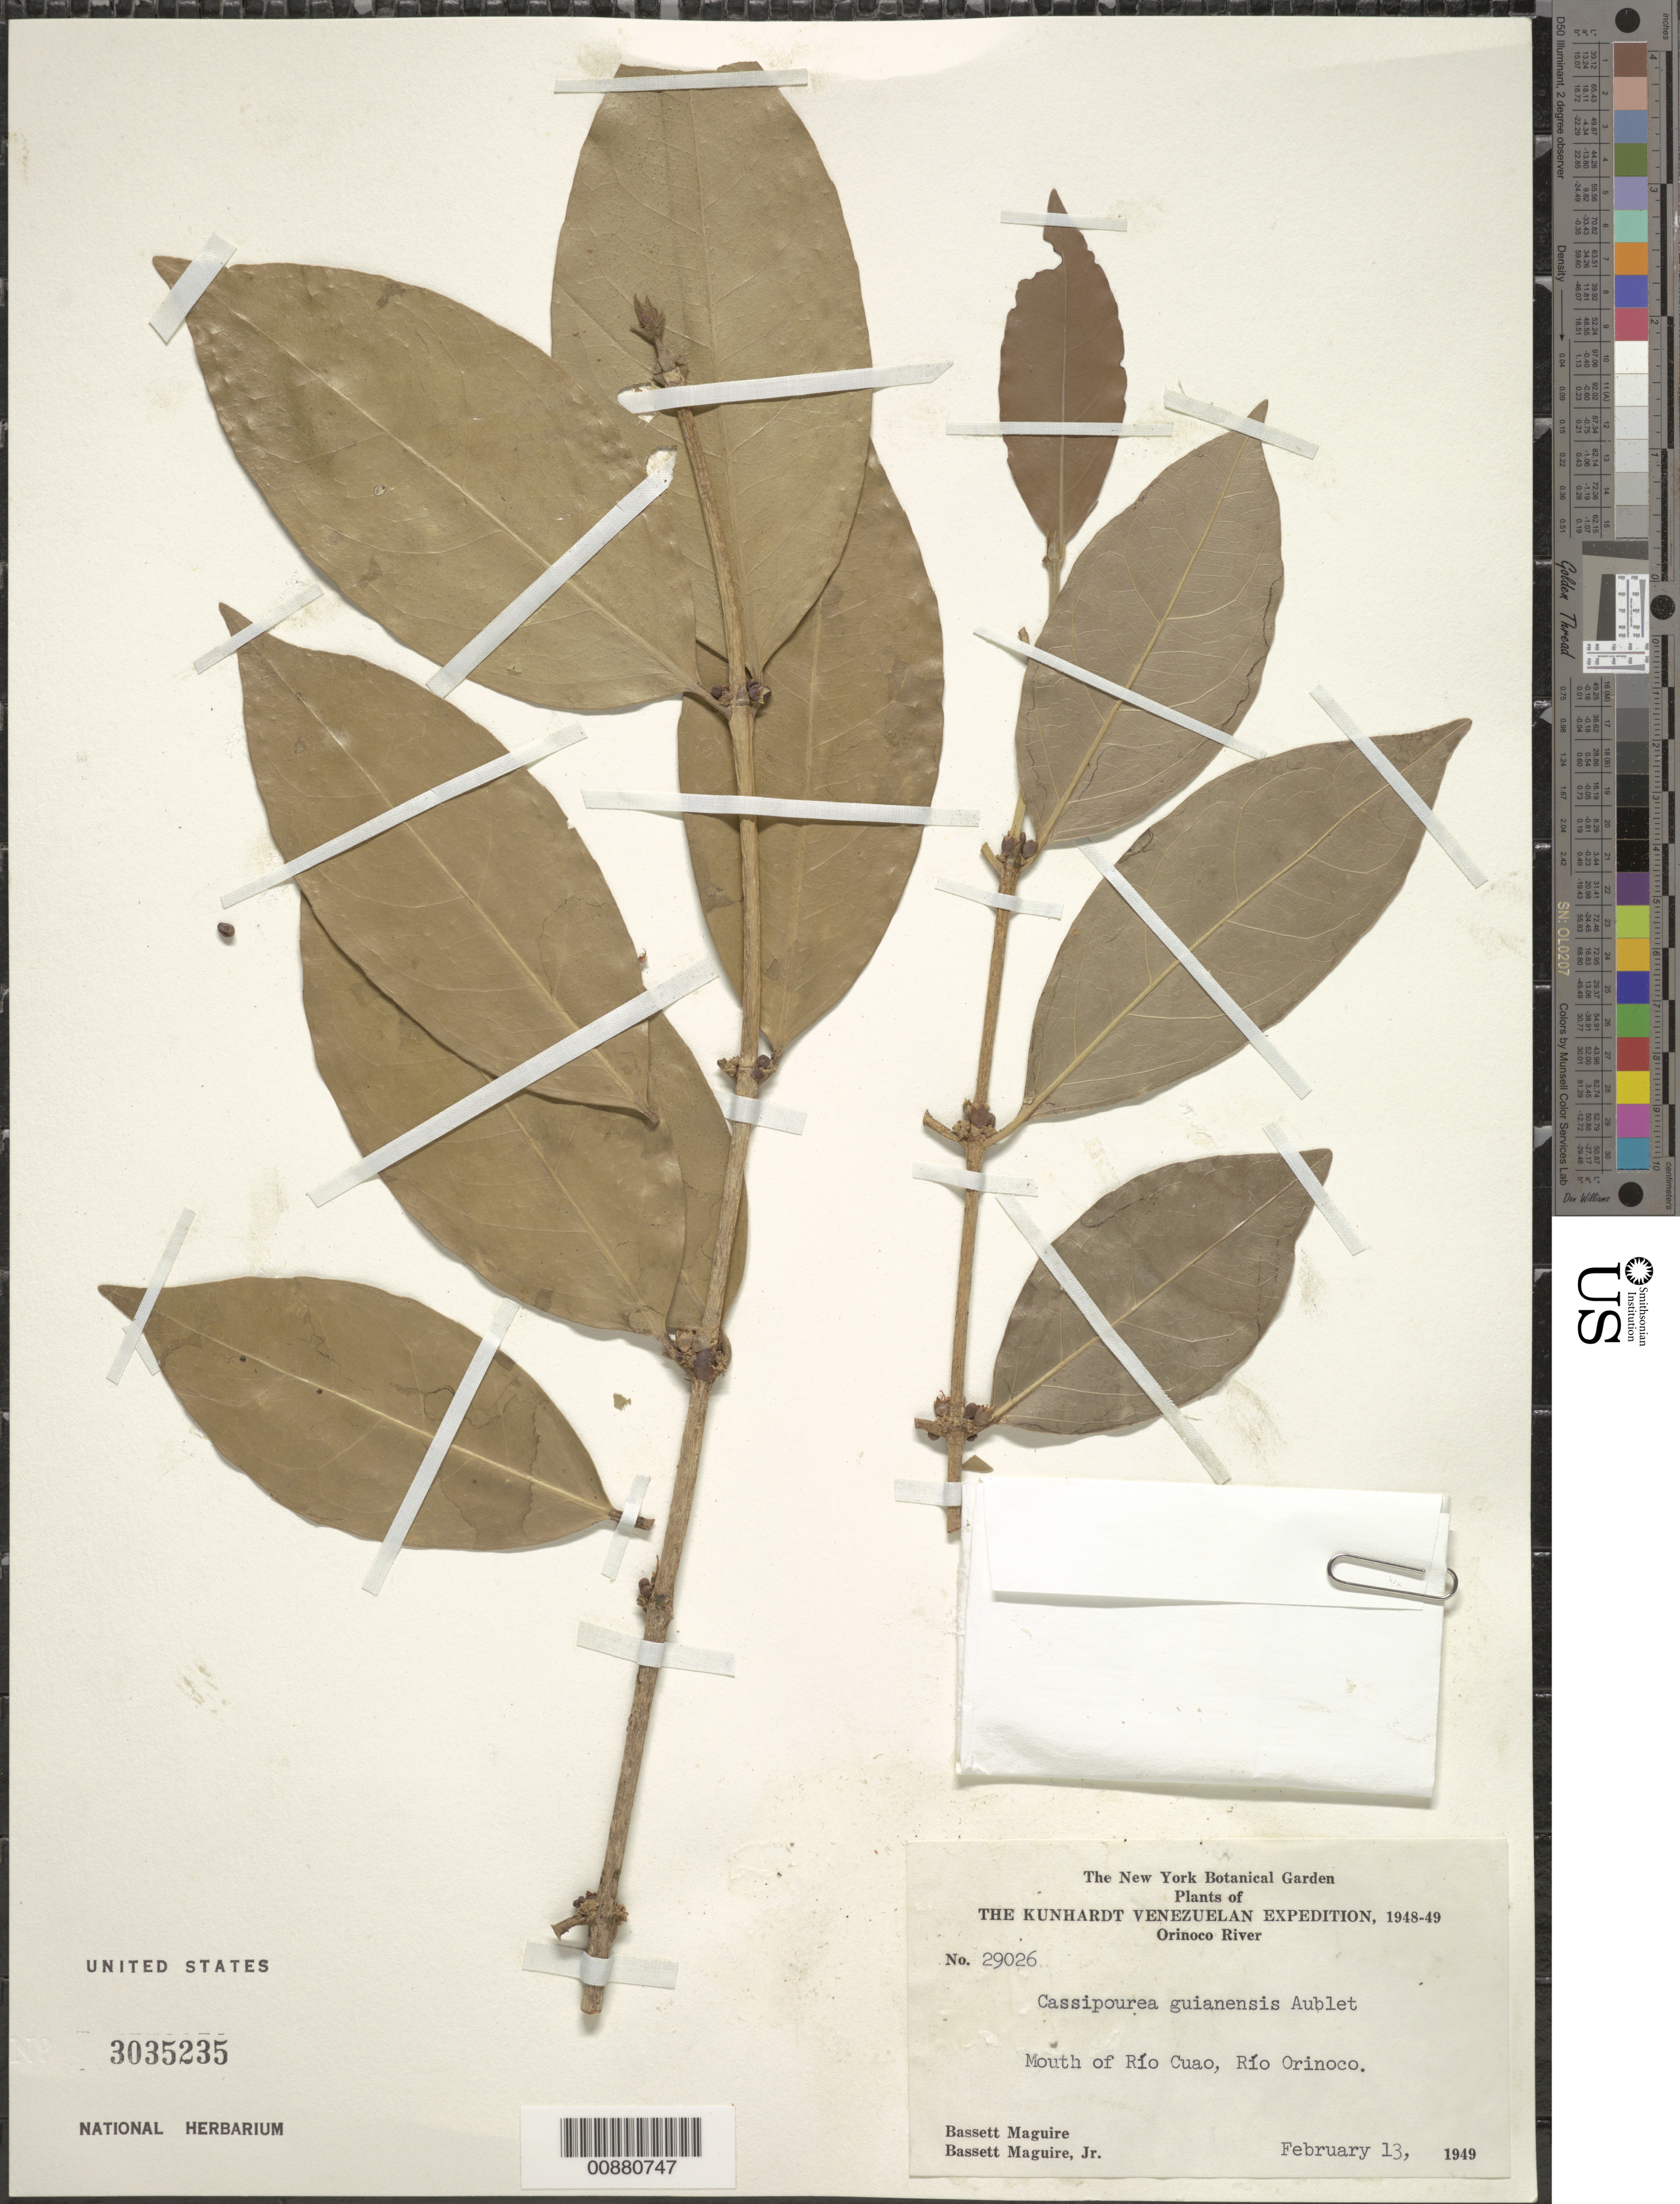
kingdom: Plantae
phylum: Tracheophyta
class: Magnoliopsida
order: Malpighiales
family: Rhizophoraceae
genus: Cassipourea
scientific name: Cassipourea guianensis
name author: Aubl.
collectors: B. Maguire & B. Maguire Jr.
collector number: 29026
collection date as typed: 13-Feb-49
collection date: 1949-02-13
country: Venezuela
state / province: Amazonas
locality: Río Orinoco, mouth of Río Cuao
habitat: Mouth of rio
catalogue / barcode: US 3035235